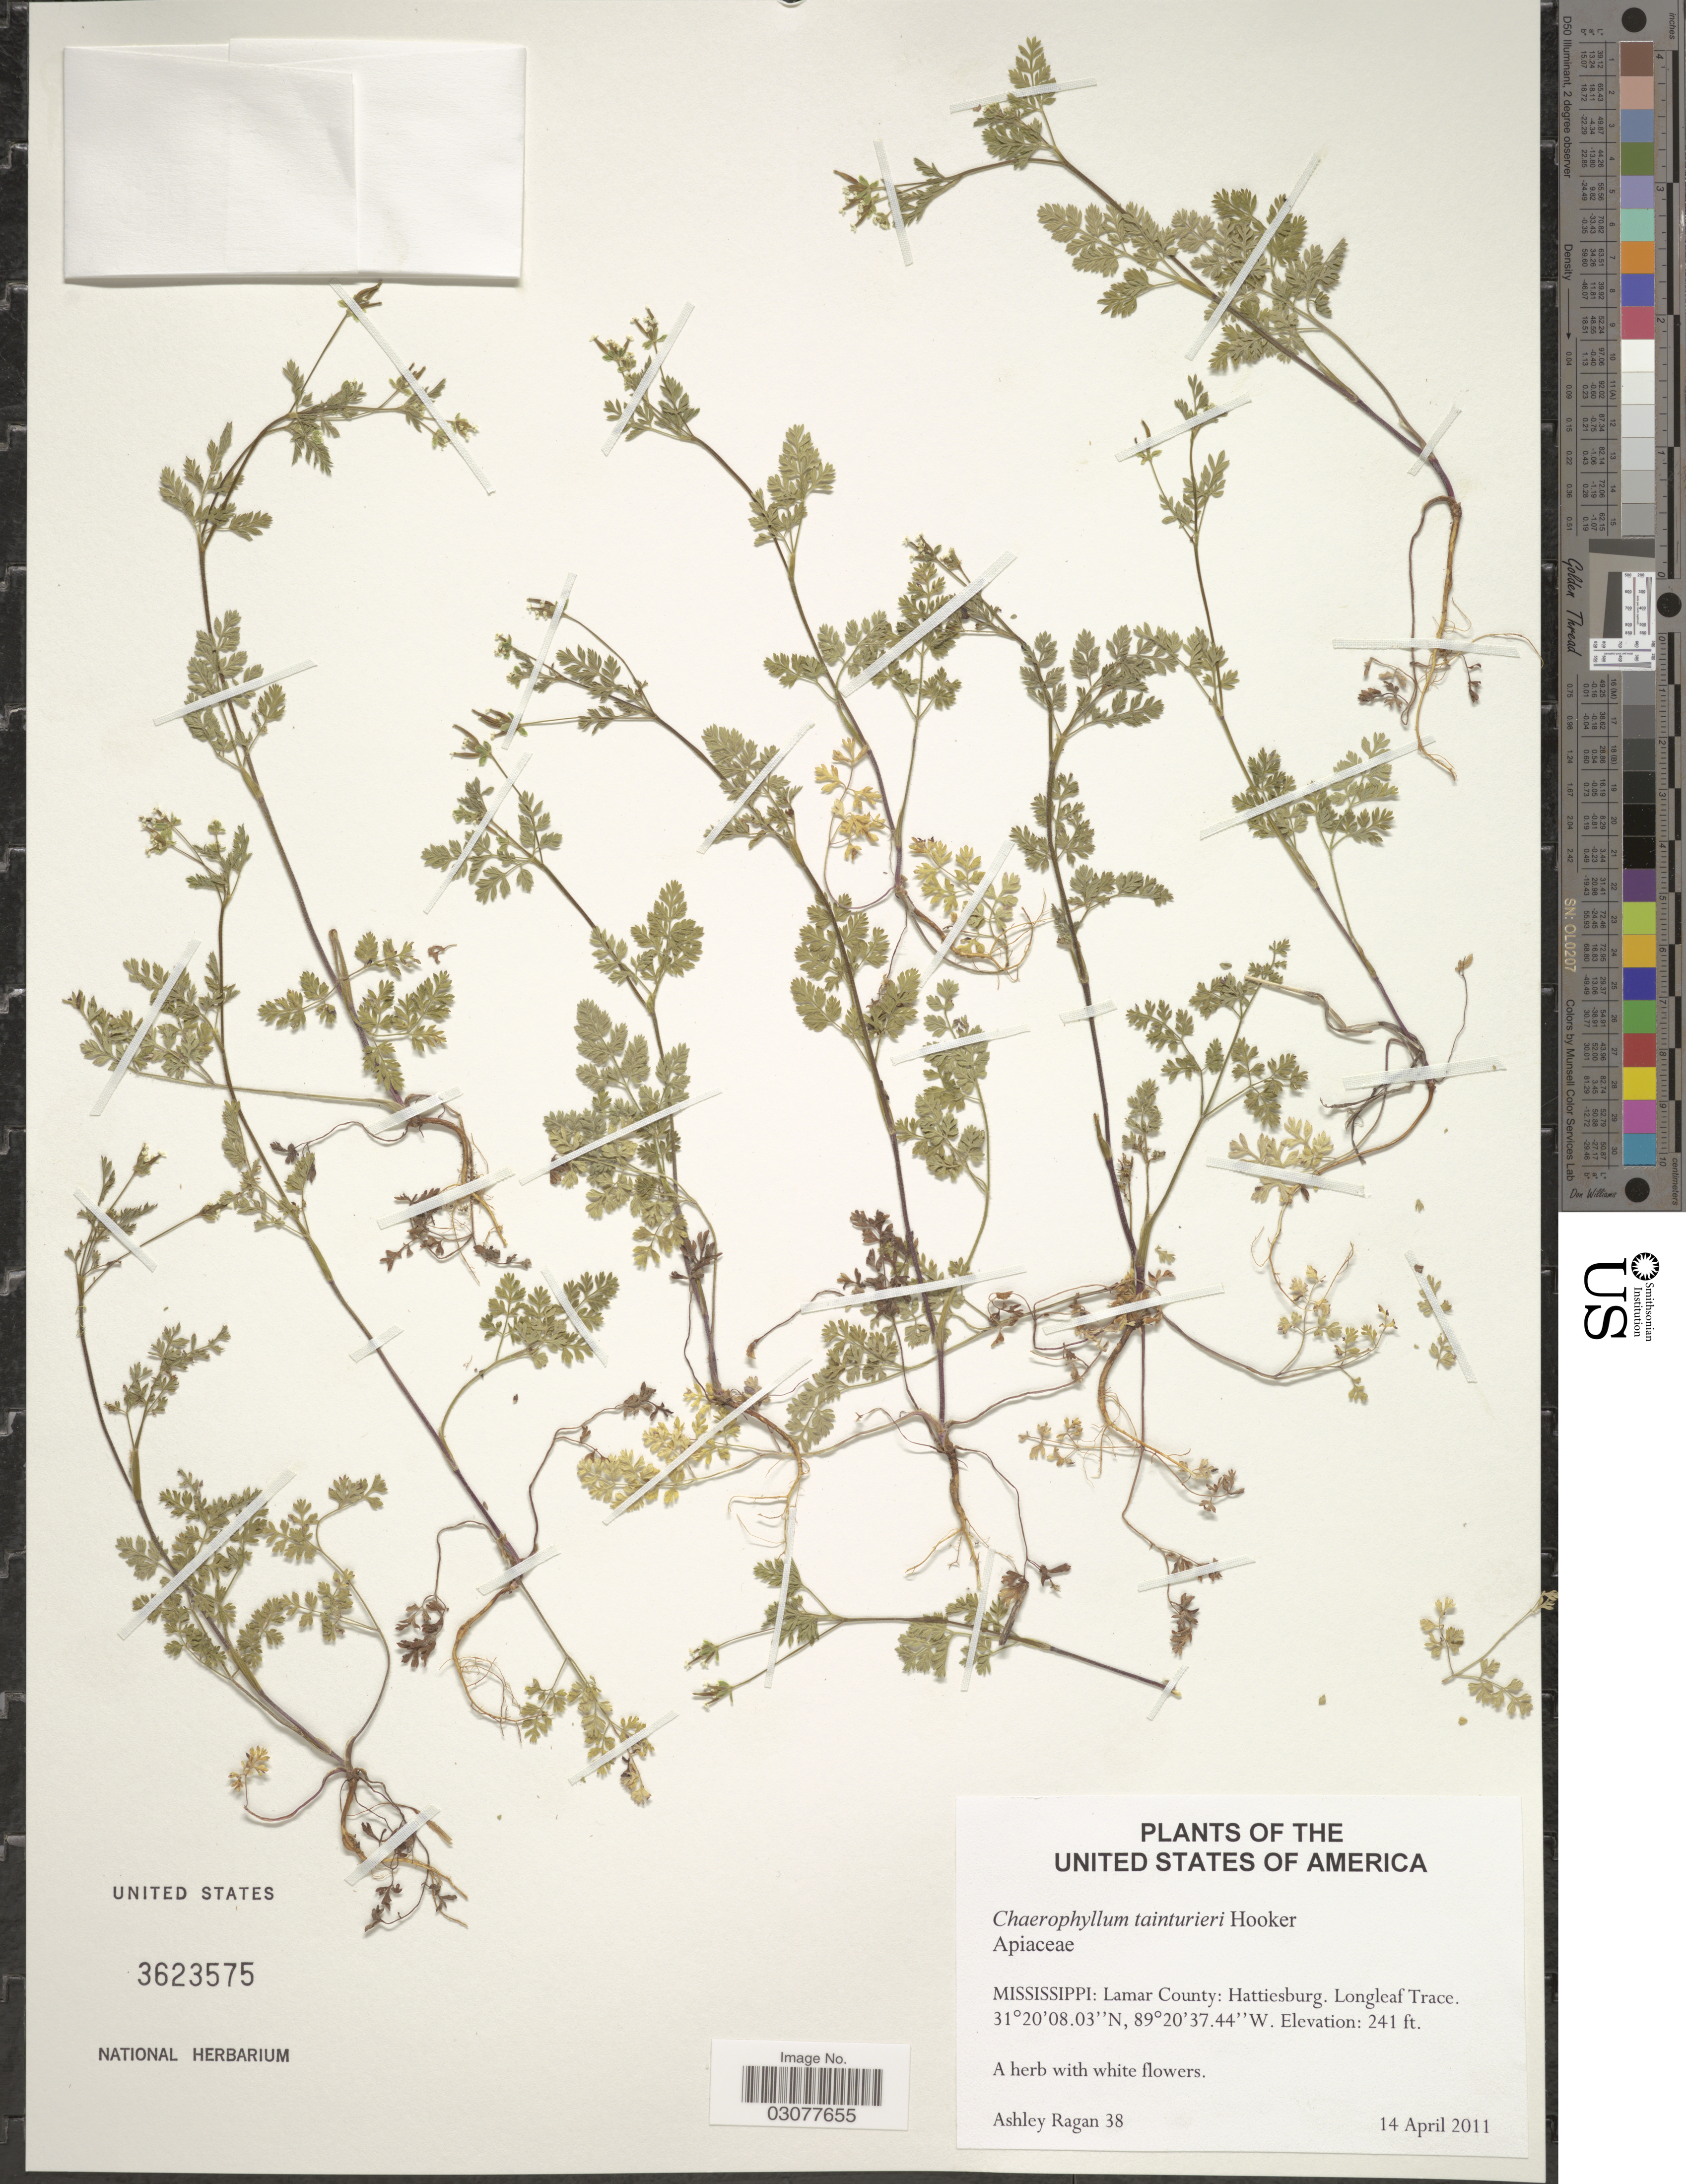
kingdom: Plantae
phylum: Tracheophyta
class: Magnoliopsida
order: Apiales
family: Apiaceae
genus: Chaerophyllum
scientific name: Chaerophyllum tainturieri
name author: Hook.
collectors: A. Ragan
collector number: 38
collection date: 2011-04-14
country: United States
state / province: Mississippi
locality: Lamar County: Hattiesburg. Longleaf Trace.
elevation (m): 73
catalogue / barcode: US 3623575